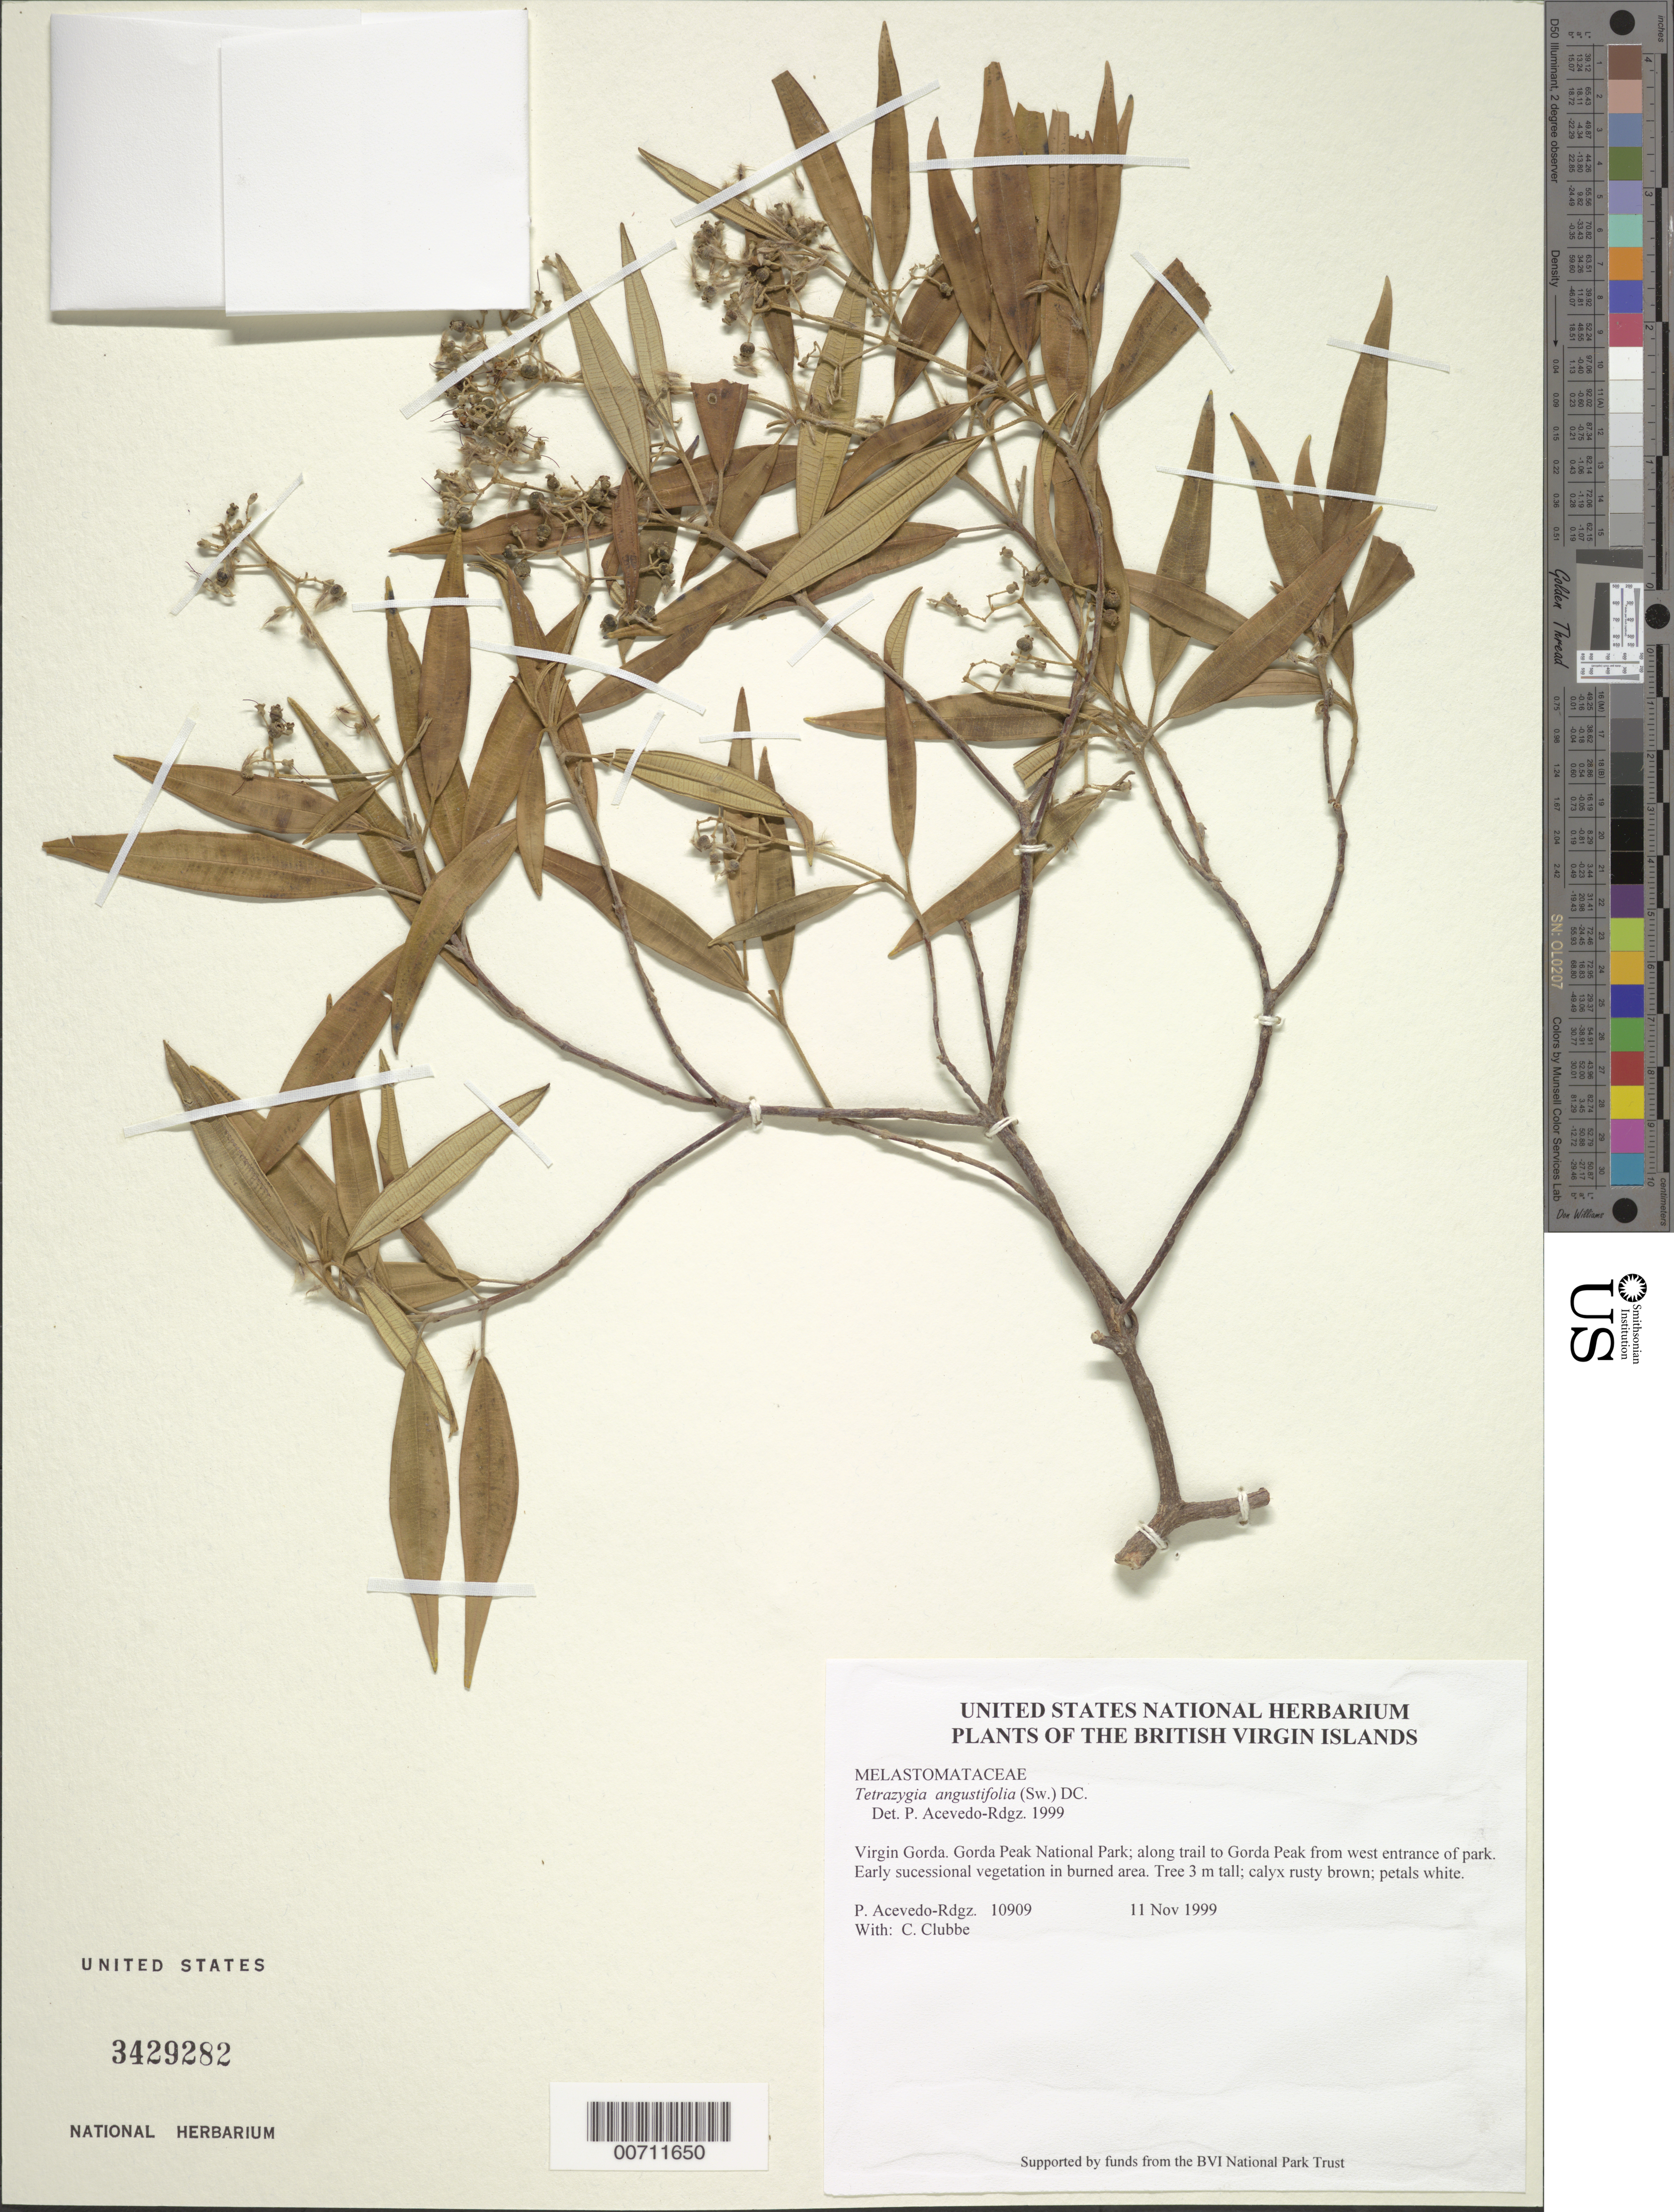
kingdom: Plantae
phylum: Tracheophyta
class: Magnoliopsida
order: Myrtales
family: Melastomataceae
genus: Tetrazygia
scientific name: Tetrazygia angustifolia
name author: (Sw.) DC.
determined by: Acevedo-Rodríguez, P., (BOT), Smithsonian Institution - National Museum of Natural History (UNITED STATES)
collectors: P. Acevedo-Rodr., C. Clubbe, M. Gillman & C. Hankamer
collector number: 10909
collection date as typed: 11 Nov 1999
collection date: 1999-11-11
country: British Virgin Islands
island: Virgin Gorda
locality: Gorda Peak National Park; along trail to Gorda Peak from west entrance of park.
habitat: Early sucessional vegetation in burned area.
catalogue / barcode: US 3429282